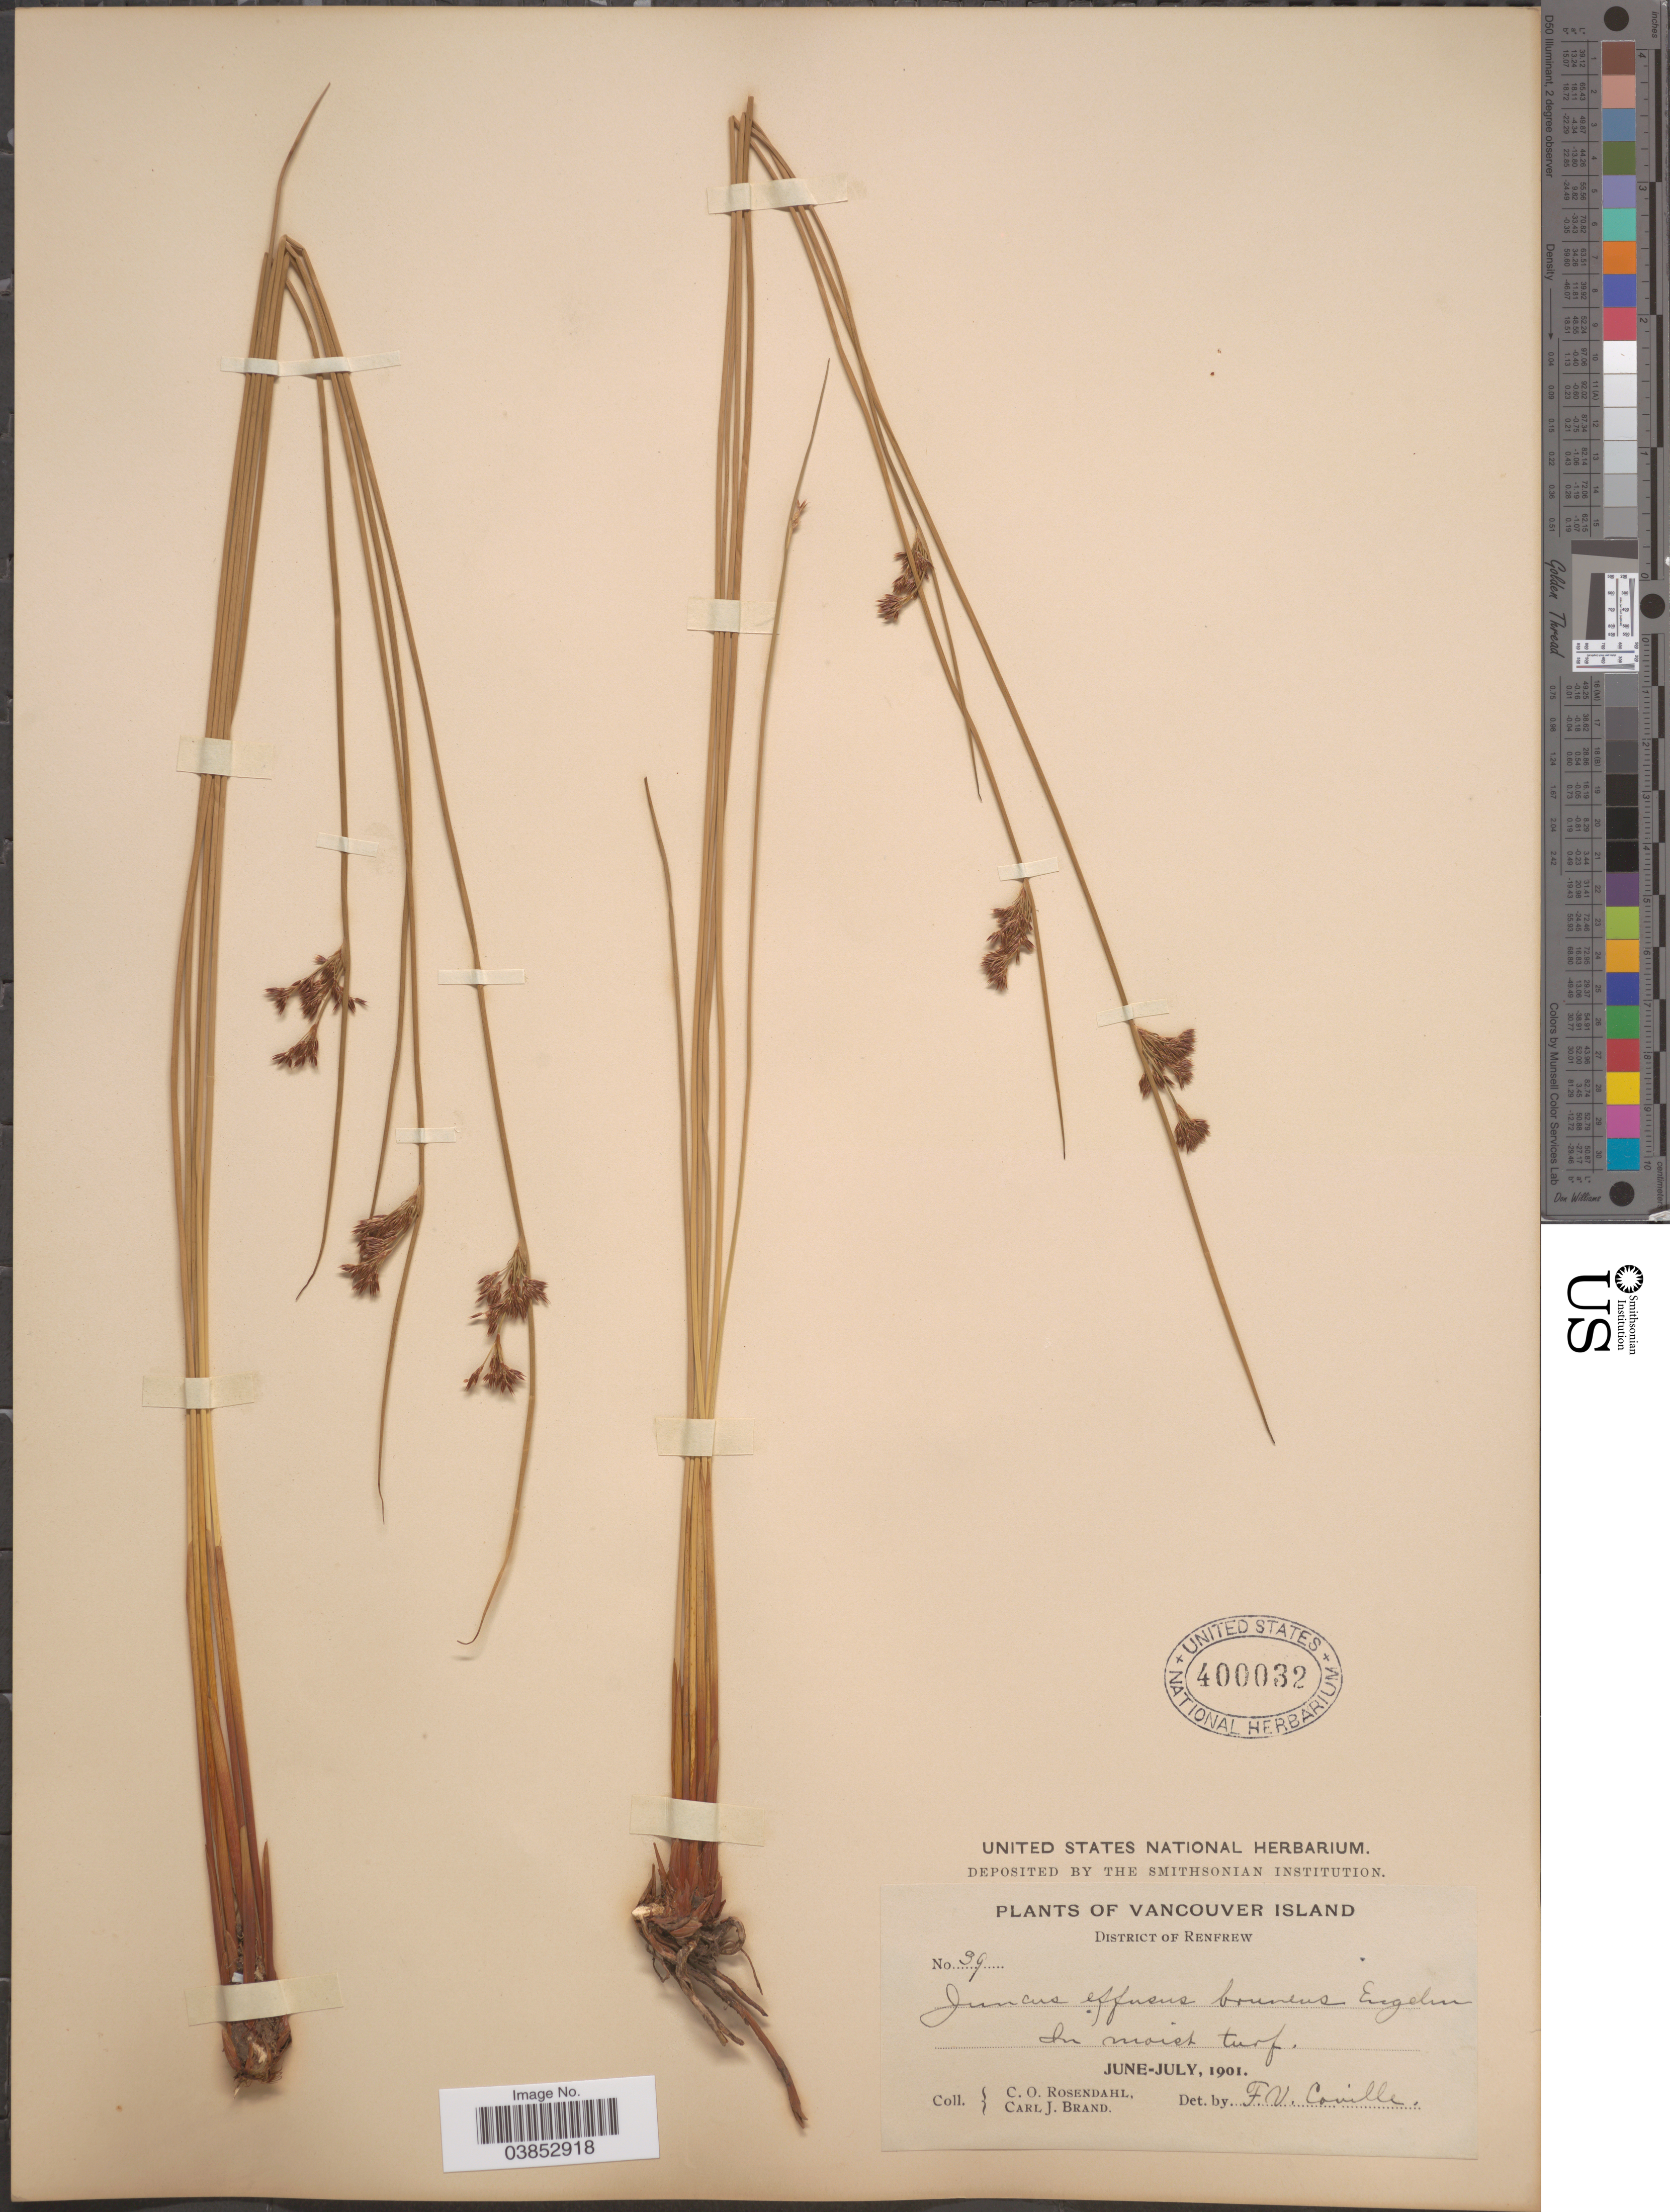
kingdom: Plantae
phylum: Tracheophyta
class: Liliopsida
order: Poales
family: Juncaceae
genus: Juncus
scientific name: Juncus effusus var. brunneus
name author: Engelm.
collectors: C. O. Rosendahl & C. J. Brand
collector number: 39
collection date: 1901-06/1901-07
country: Canada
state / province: British Columbia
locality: Vancouver Island. District of Renfrew.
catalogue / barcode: US 400032